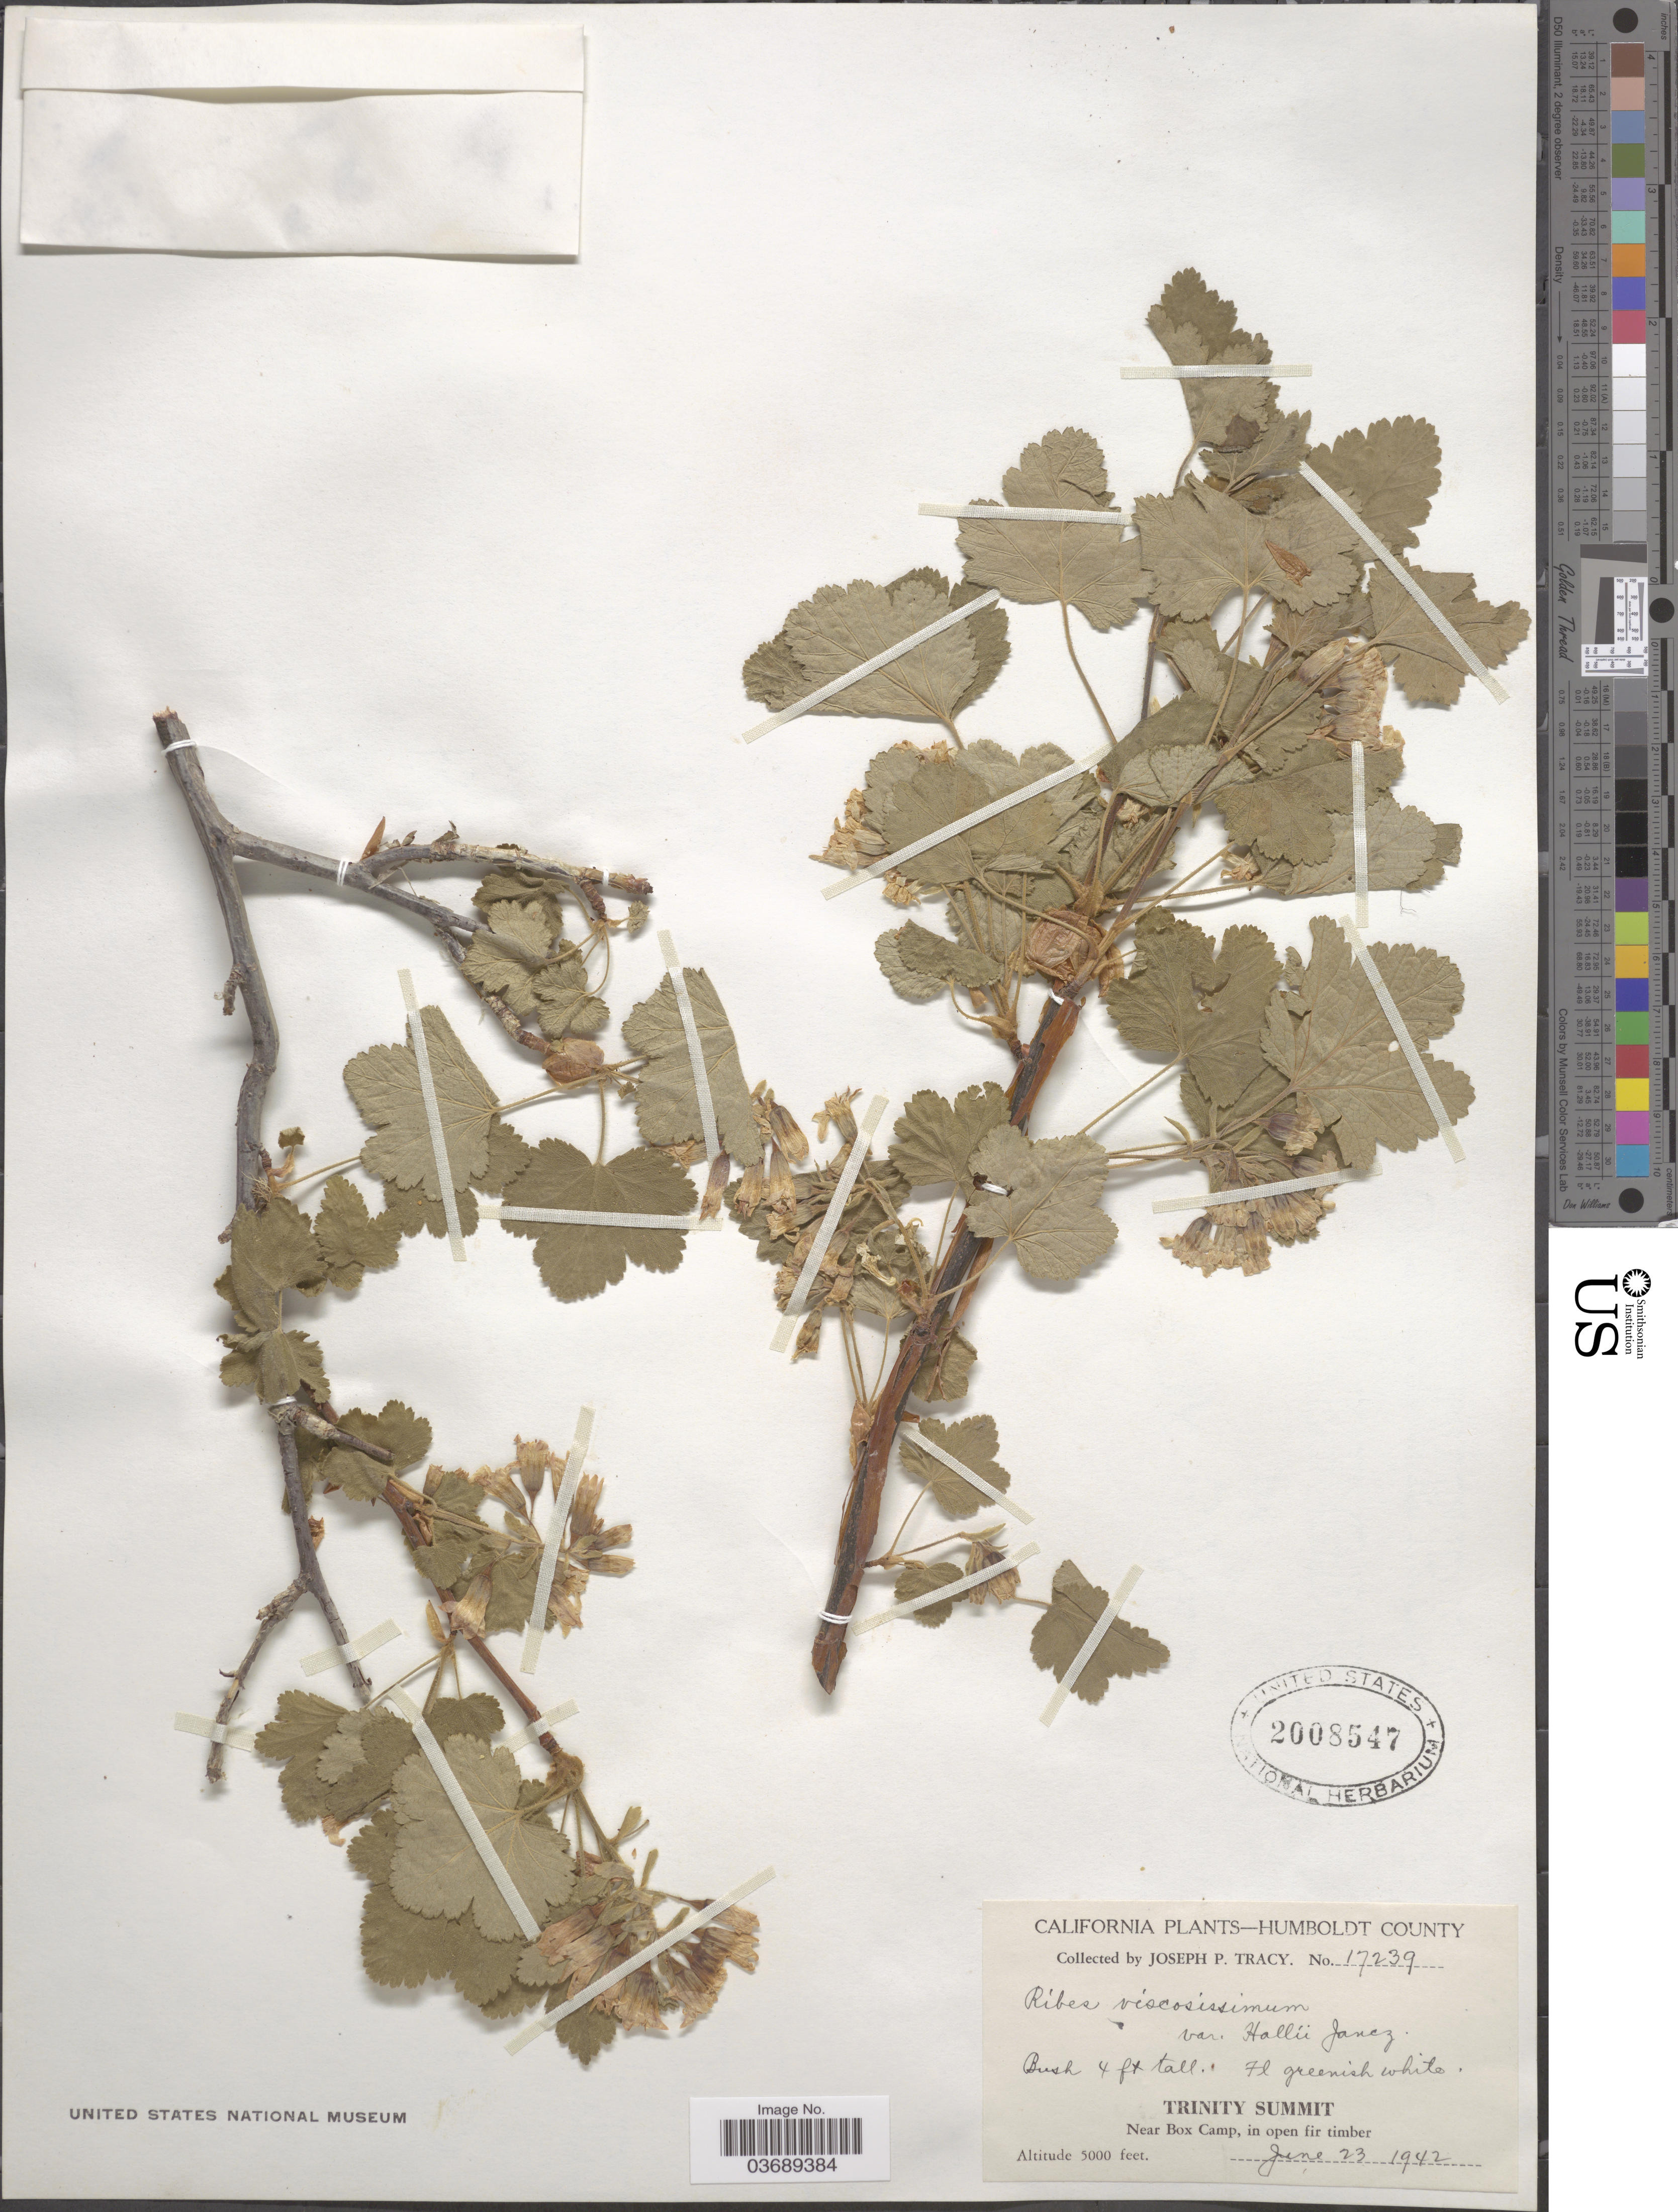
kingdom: Plantae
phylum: Tracheophyta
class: Magnoliopsida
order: Saxifragales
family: Grossulariaceae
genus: Ribes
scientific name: Ribes viscosissimum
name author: Pursh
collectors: J. Tracy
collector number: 17239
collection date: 1942-06-23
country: United States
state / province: California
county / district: Humboldt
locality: Humboldt County. Trinity Summit. Near Box Camp, in open fir timber.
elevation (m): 1524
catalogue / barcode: US 2008547